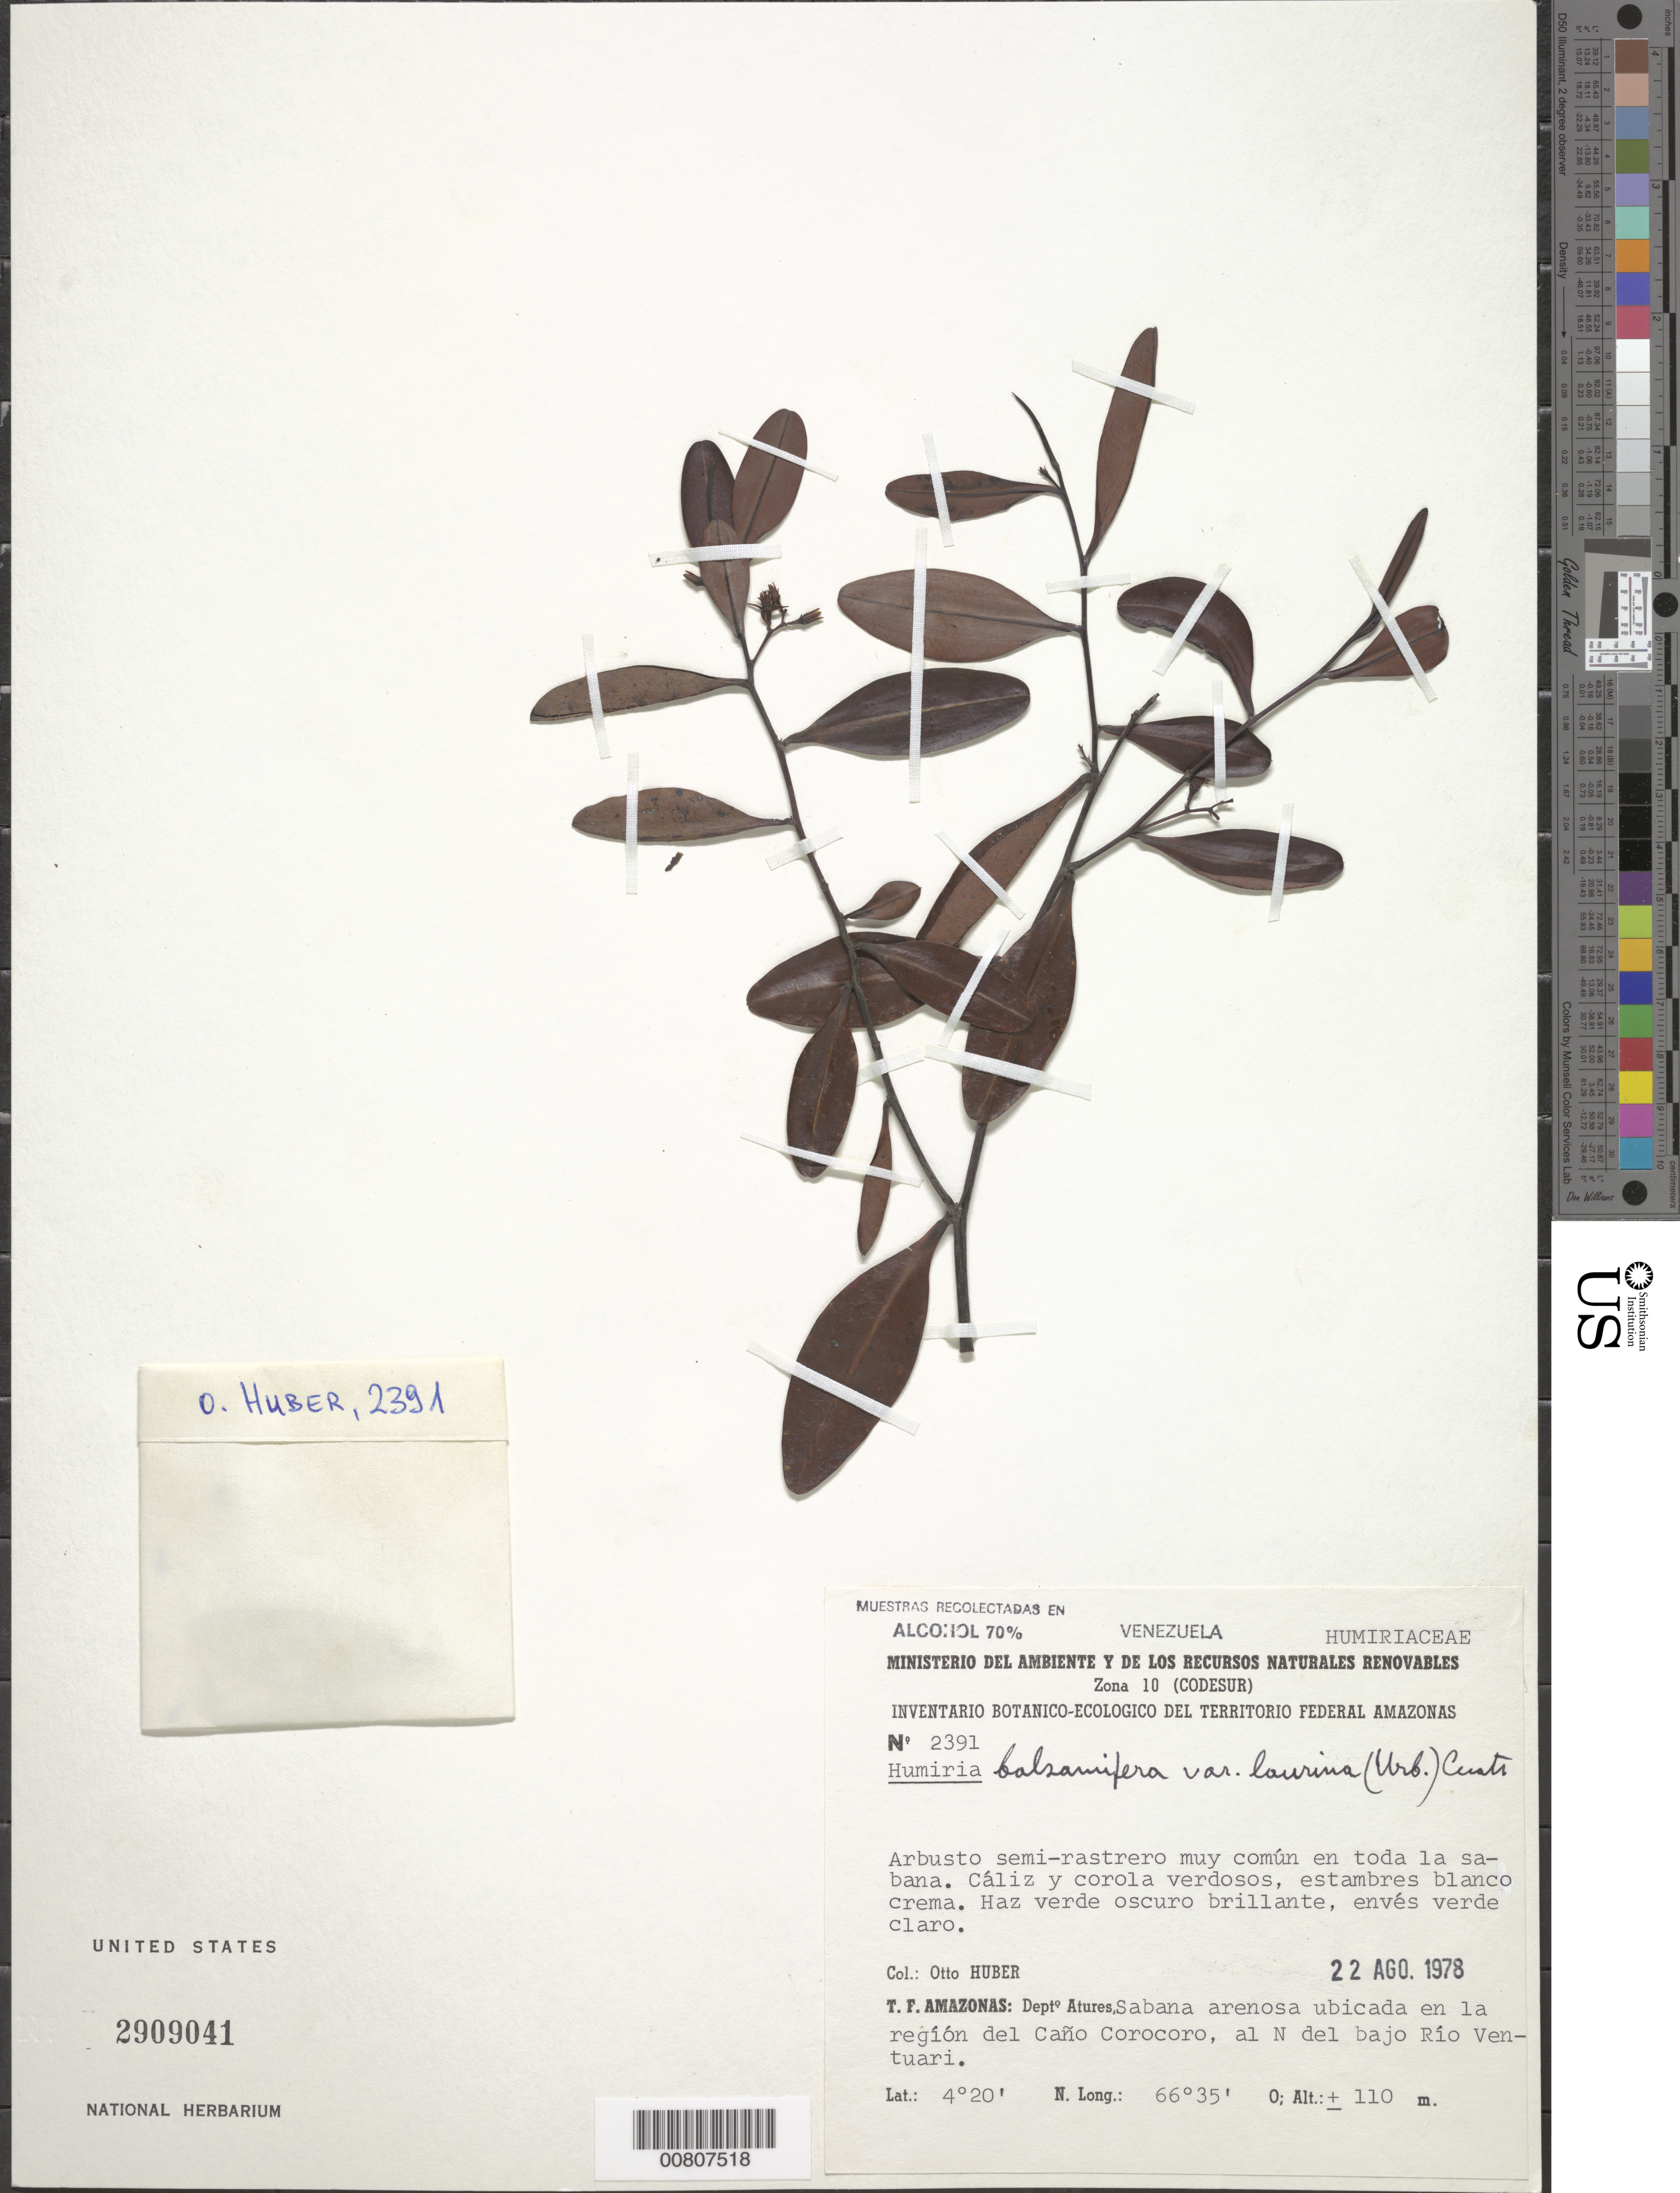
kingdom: Plantae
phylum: Tracheophyta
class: Magnoliopsida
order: Malpighiales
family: Humiriaceae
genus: Humiria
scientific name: Humiria balsamifera var. laurina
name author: Cuatrec.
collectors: O. Huber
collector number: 2391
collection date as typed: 22-Aug-78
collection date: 1978-08-22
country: Venezuela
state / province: Amazonas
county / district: Atures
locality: Caño Corocoro, N del Río Ventuari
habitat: Sabana arenosa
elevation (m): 110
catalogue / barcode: US 2909041